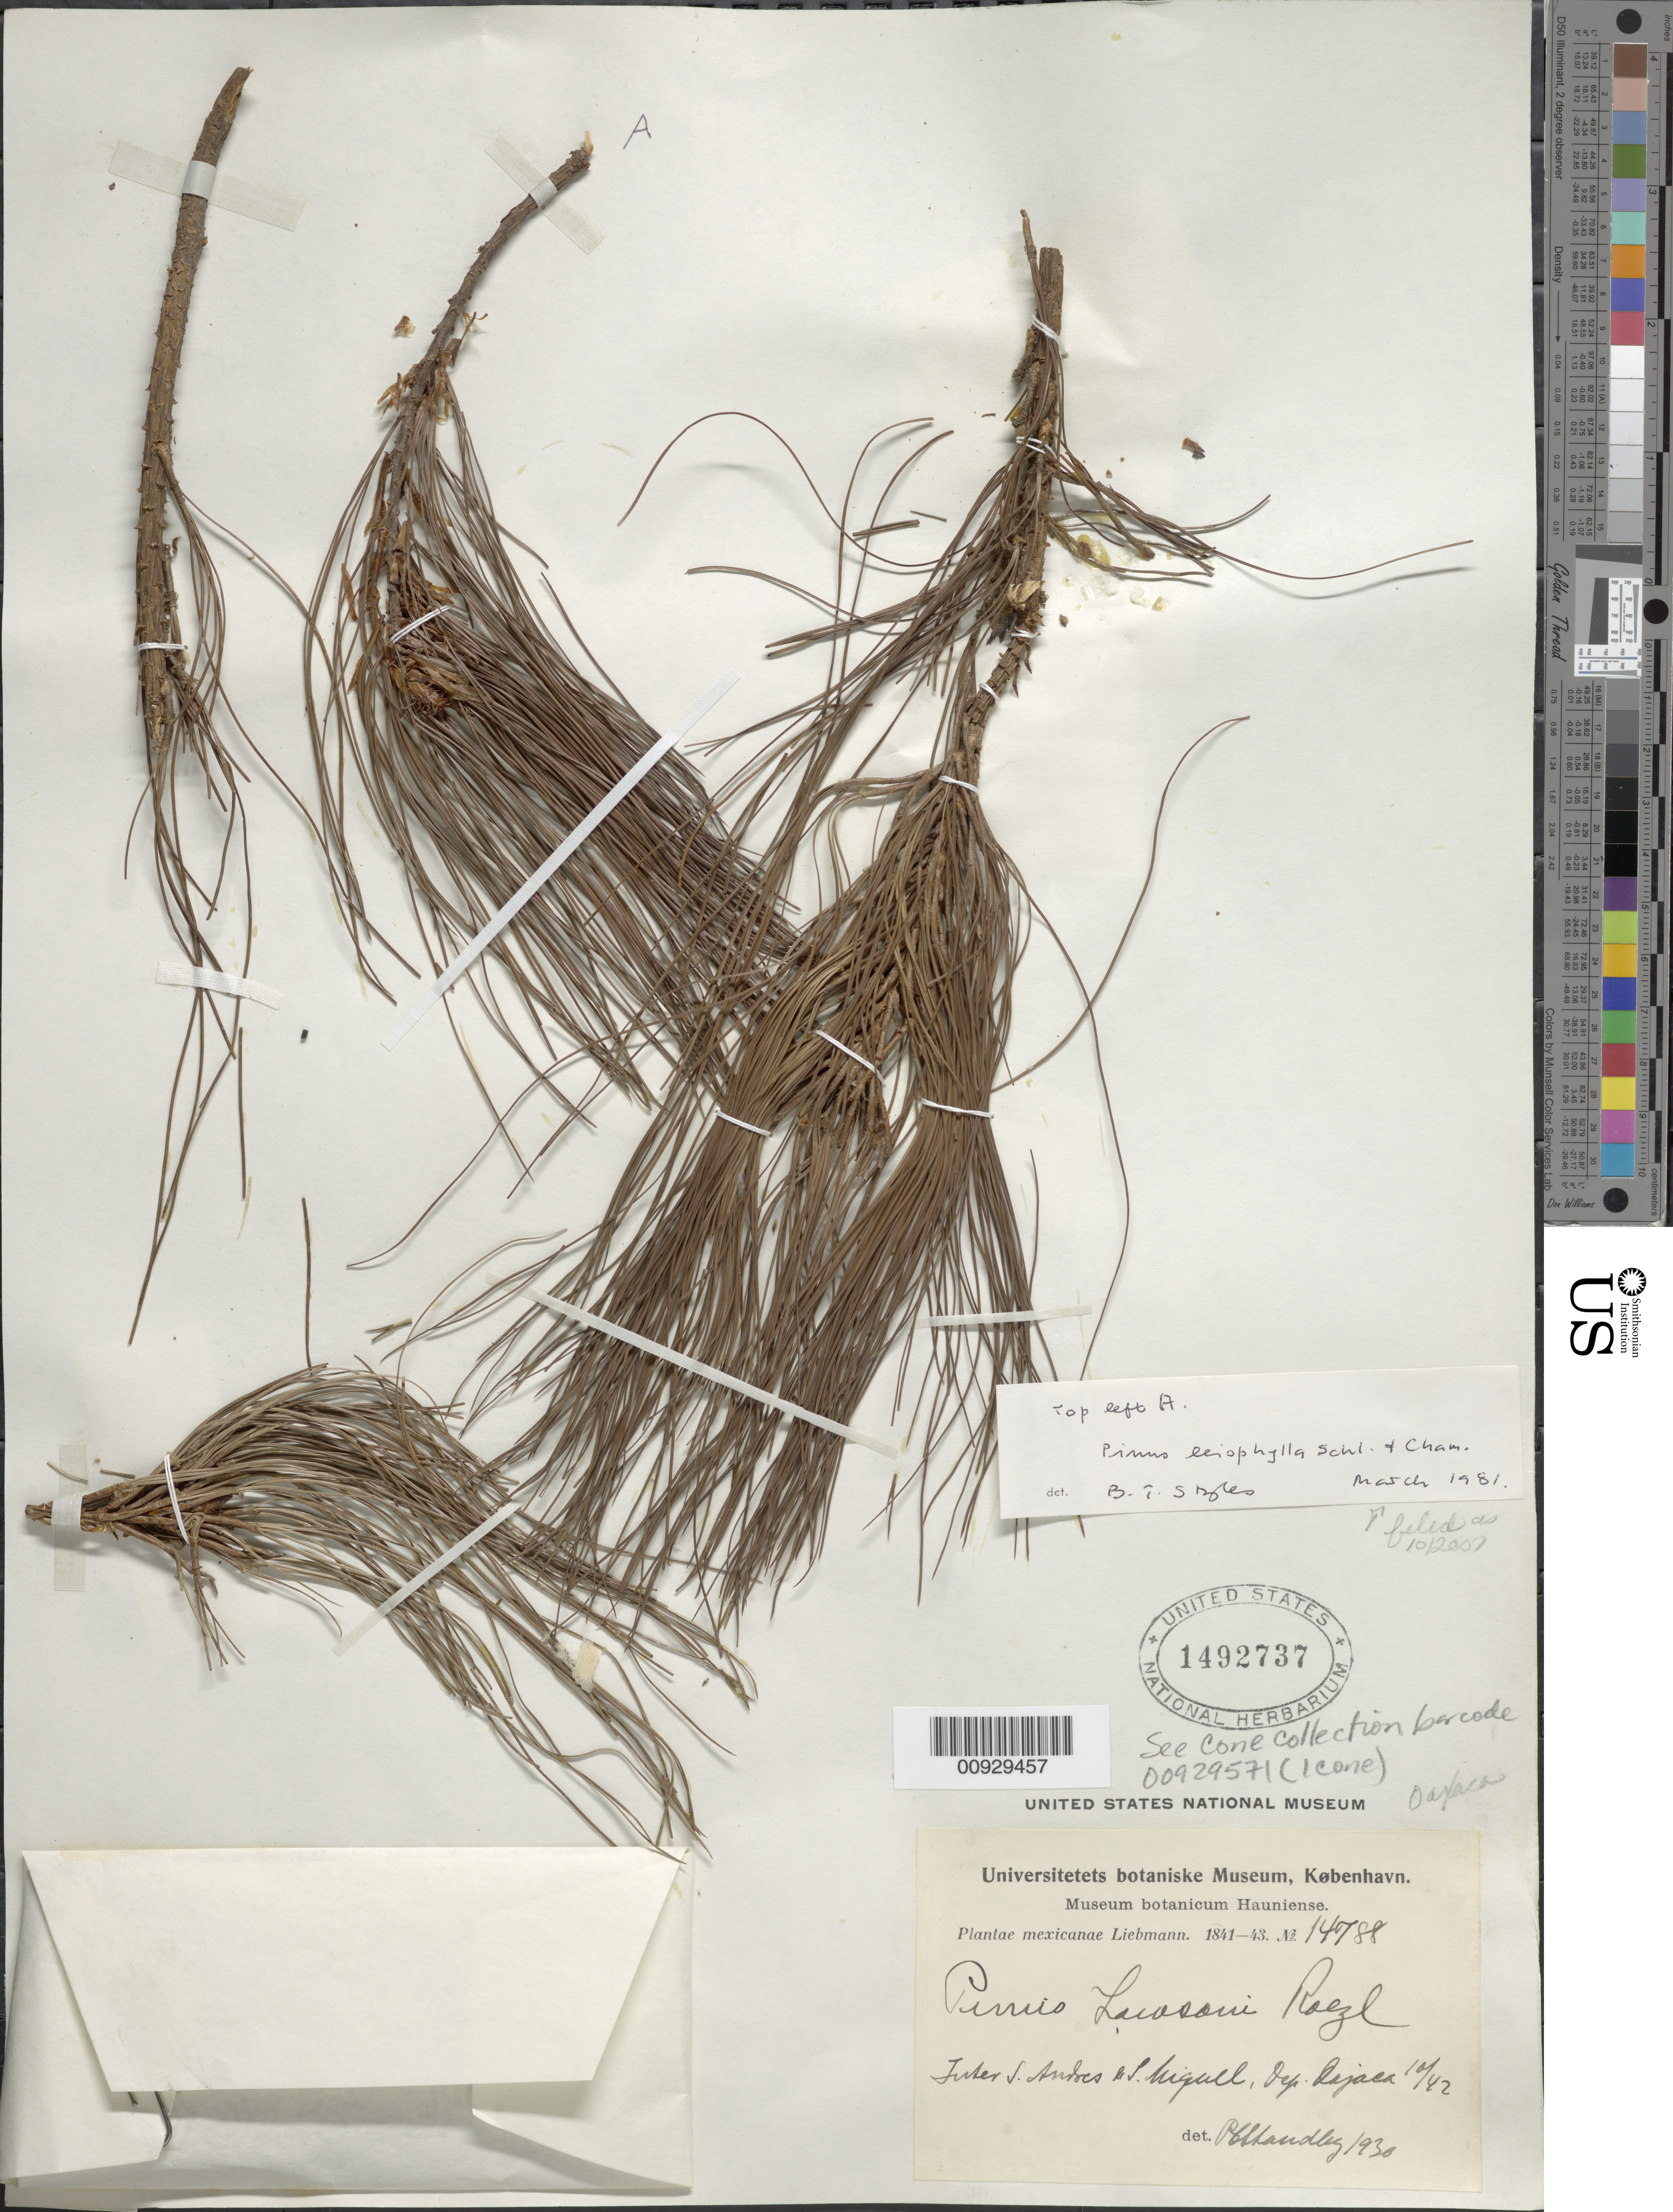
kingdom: Plantae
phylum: Tracheophyta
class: Pinopsida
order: Pinales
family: Pinaceae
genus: Pinus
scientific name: Pinus leiophylla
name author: Schiede ex Schltdl. & Cham.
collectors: F. M. Liebmann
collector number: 14788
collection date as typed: Oct 1842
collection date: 1842-10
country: Mexico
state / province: Oaxaca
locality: Inter San Andrés and San Miguel.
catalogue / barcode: US 1492737